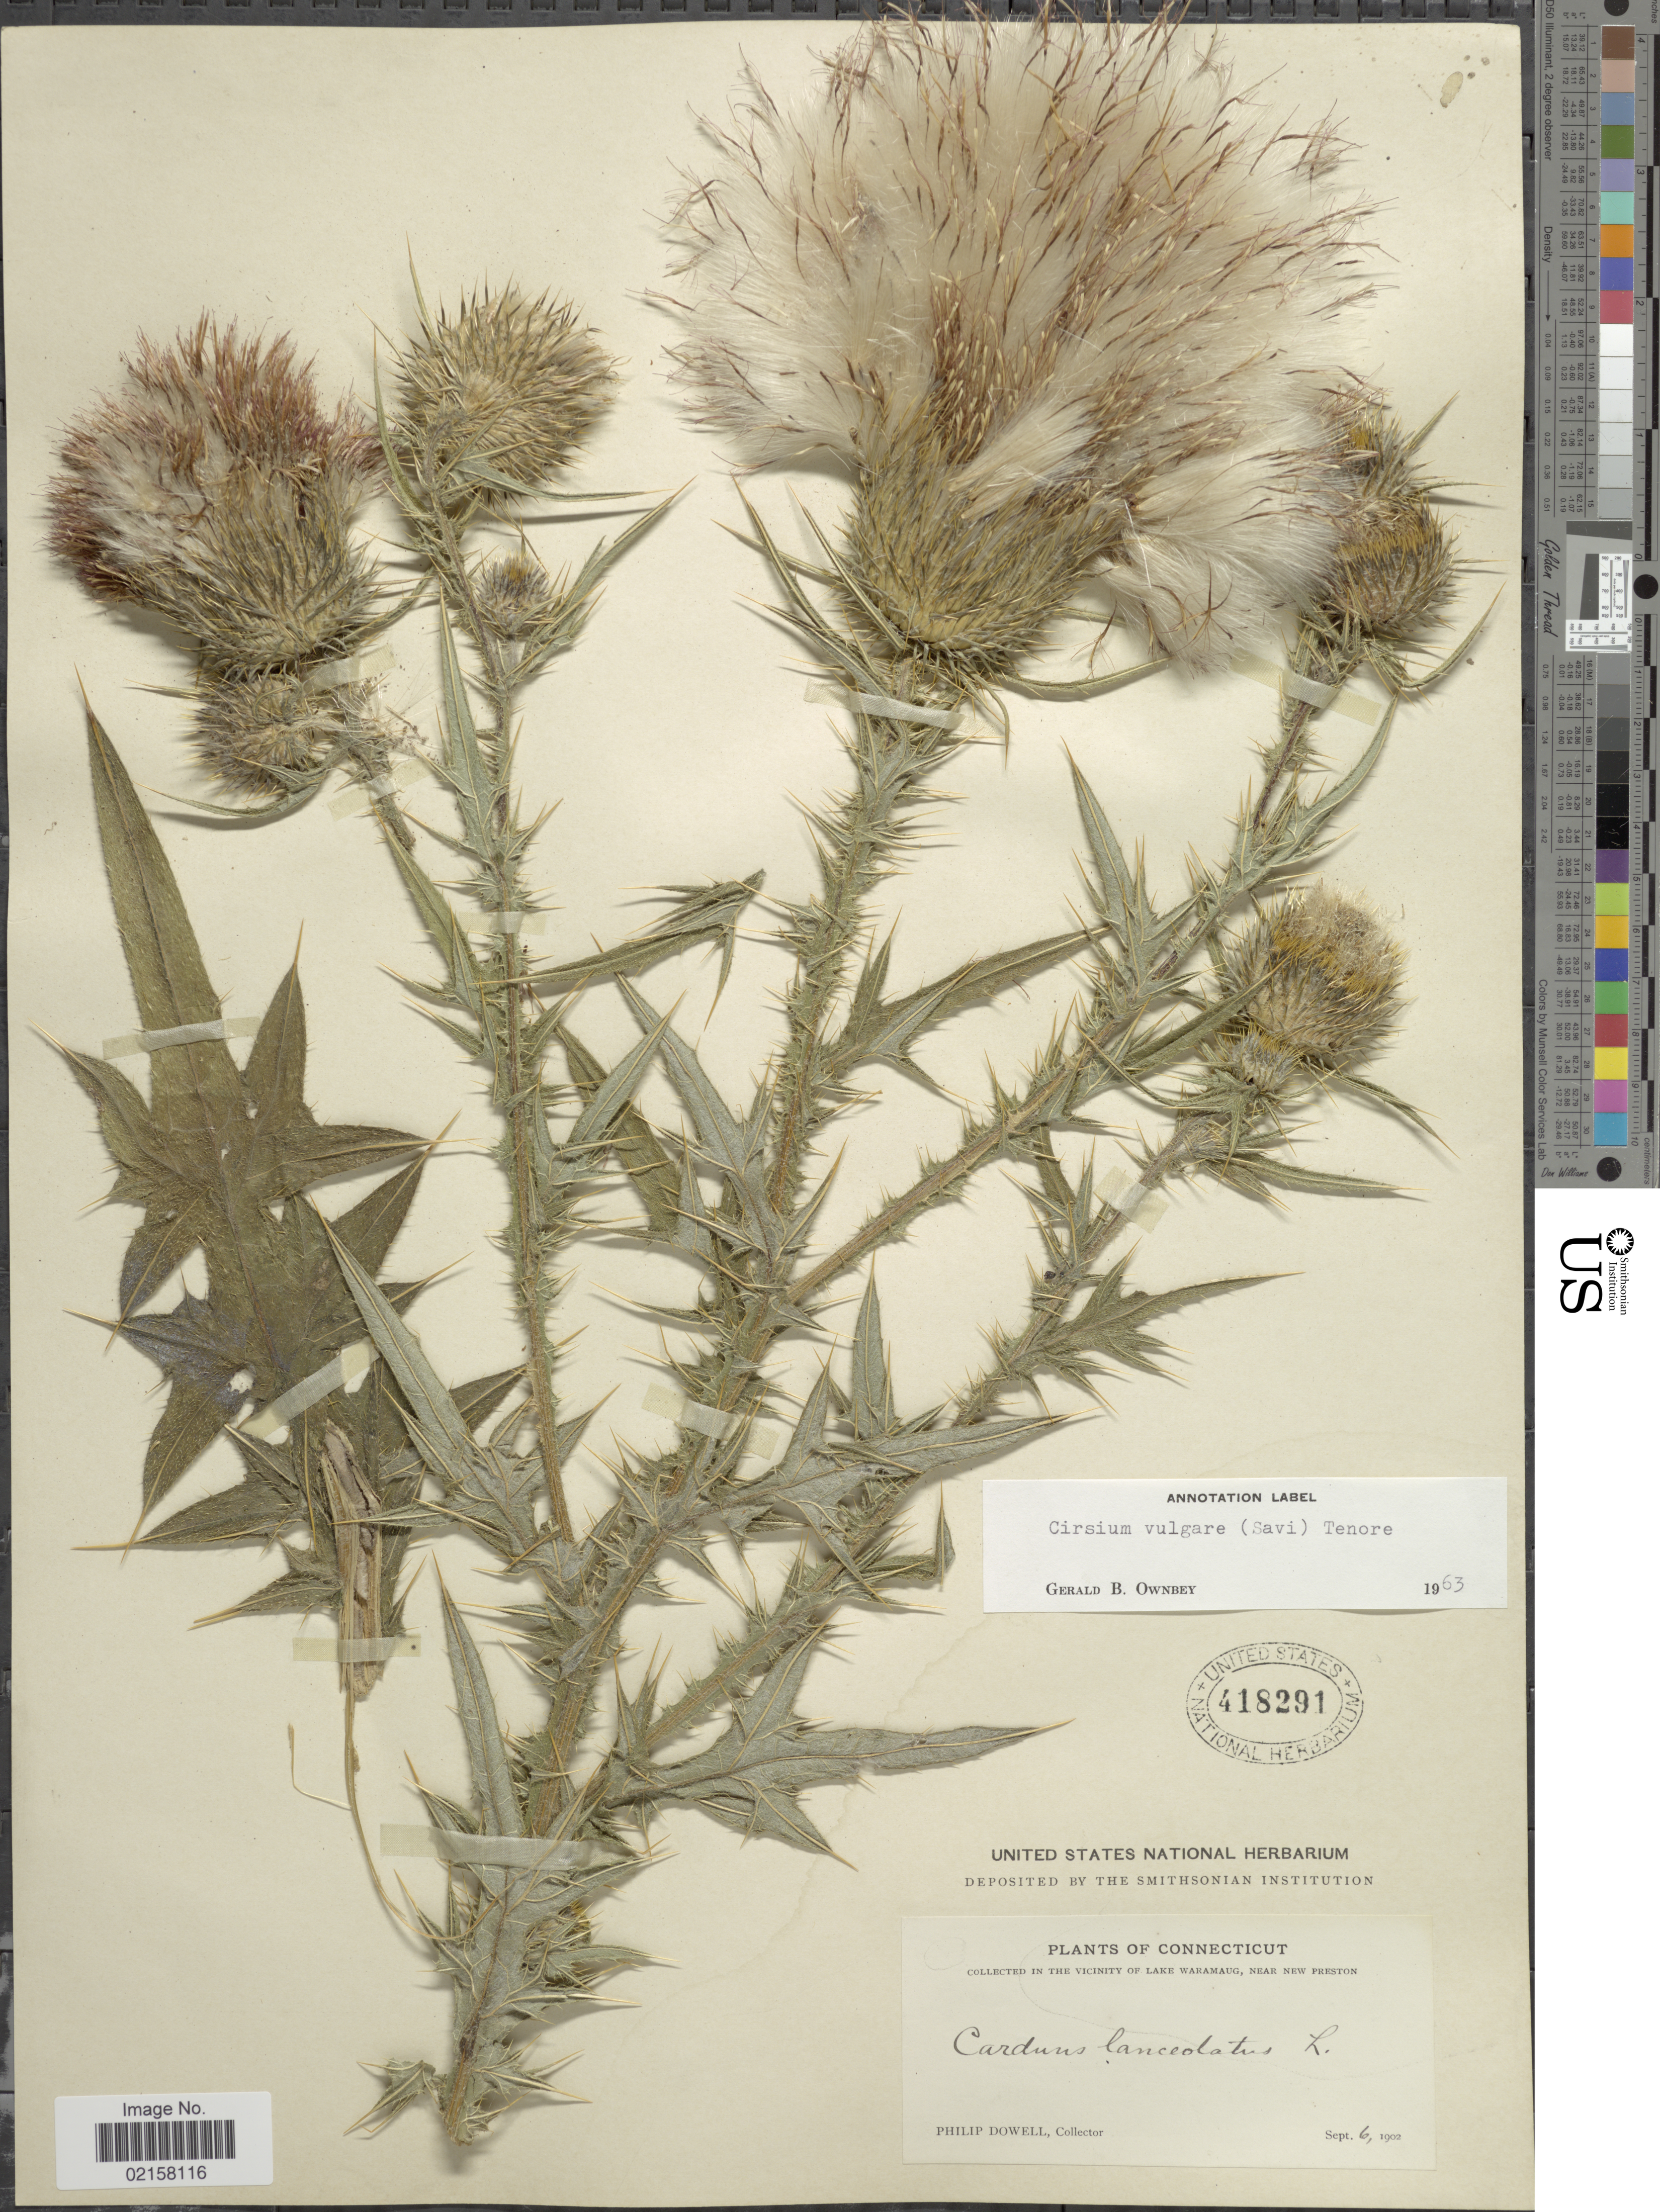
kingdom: Plantae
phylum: Tracheophyta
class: Magnoliopsida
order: Asterales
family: Asteraceae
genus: Cirsium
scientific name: Cirsium vulgare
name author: (Savi) Ten.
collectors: P. Dowell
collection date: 1902-09-06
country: United States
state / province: Connecticut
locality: In the vicinity of Lake Waramaug, near New Preston.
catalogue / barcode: US 418291